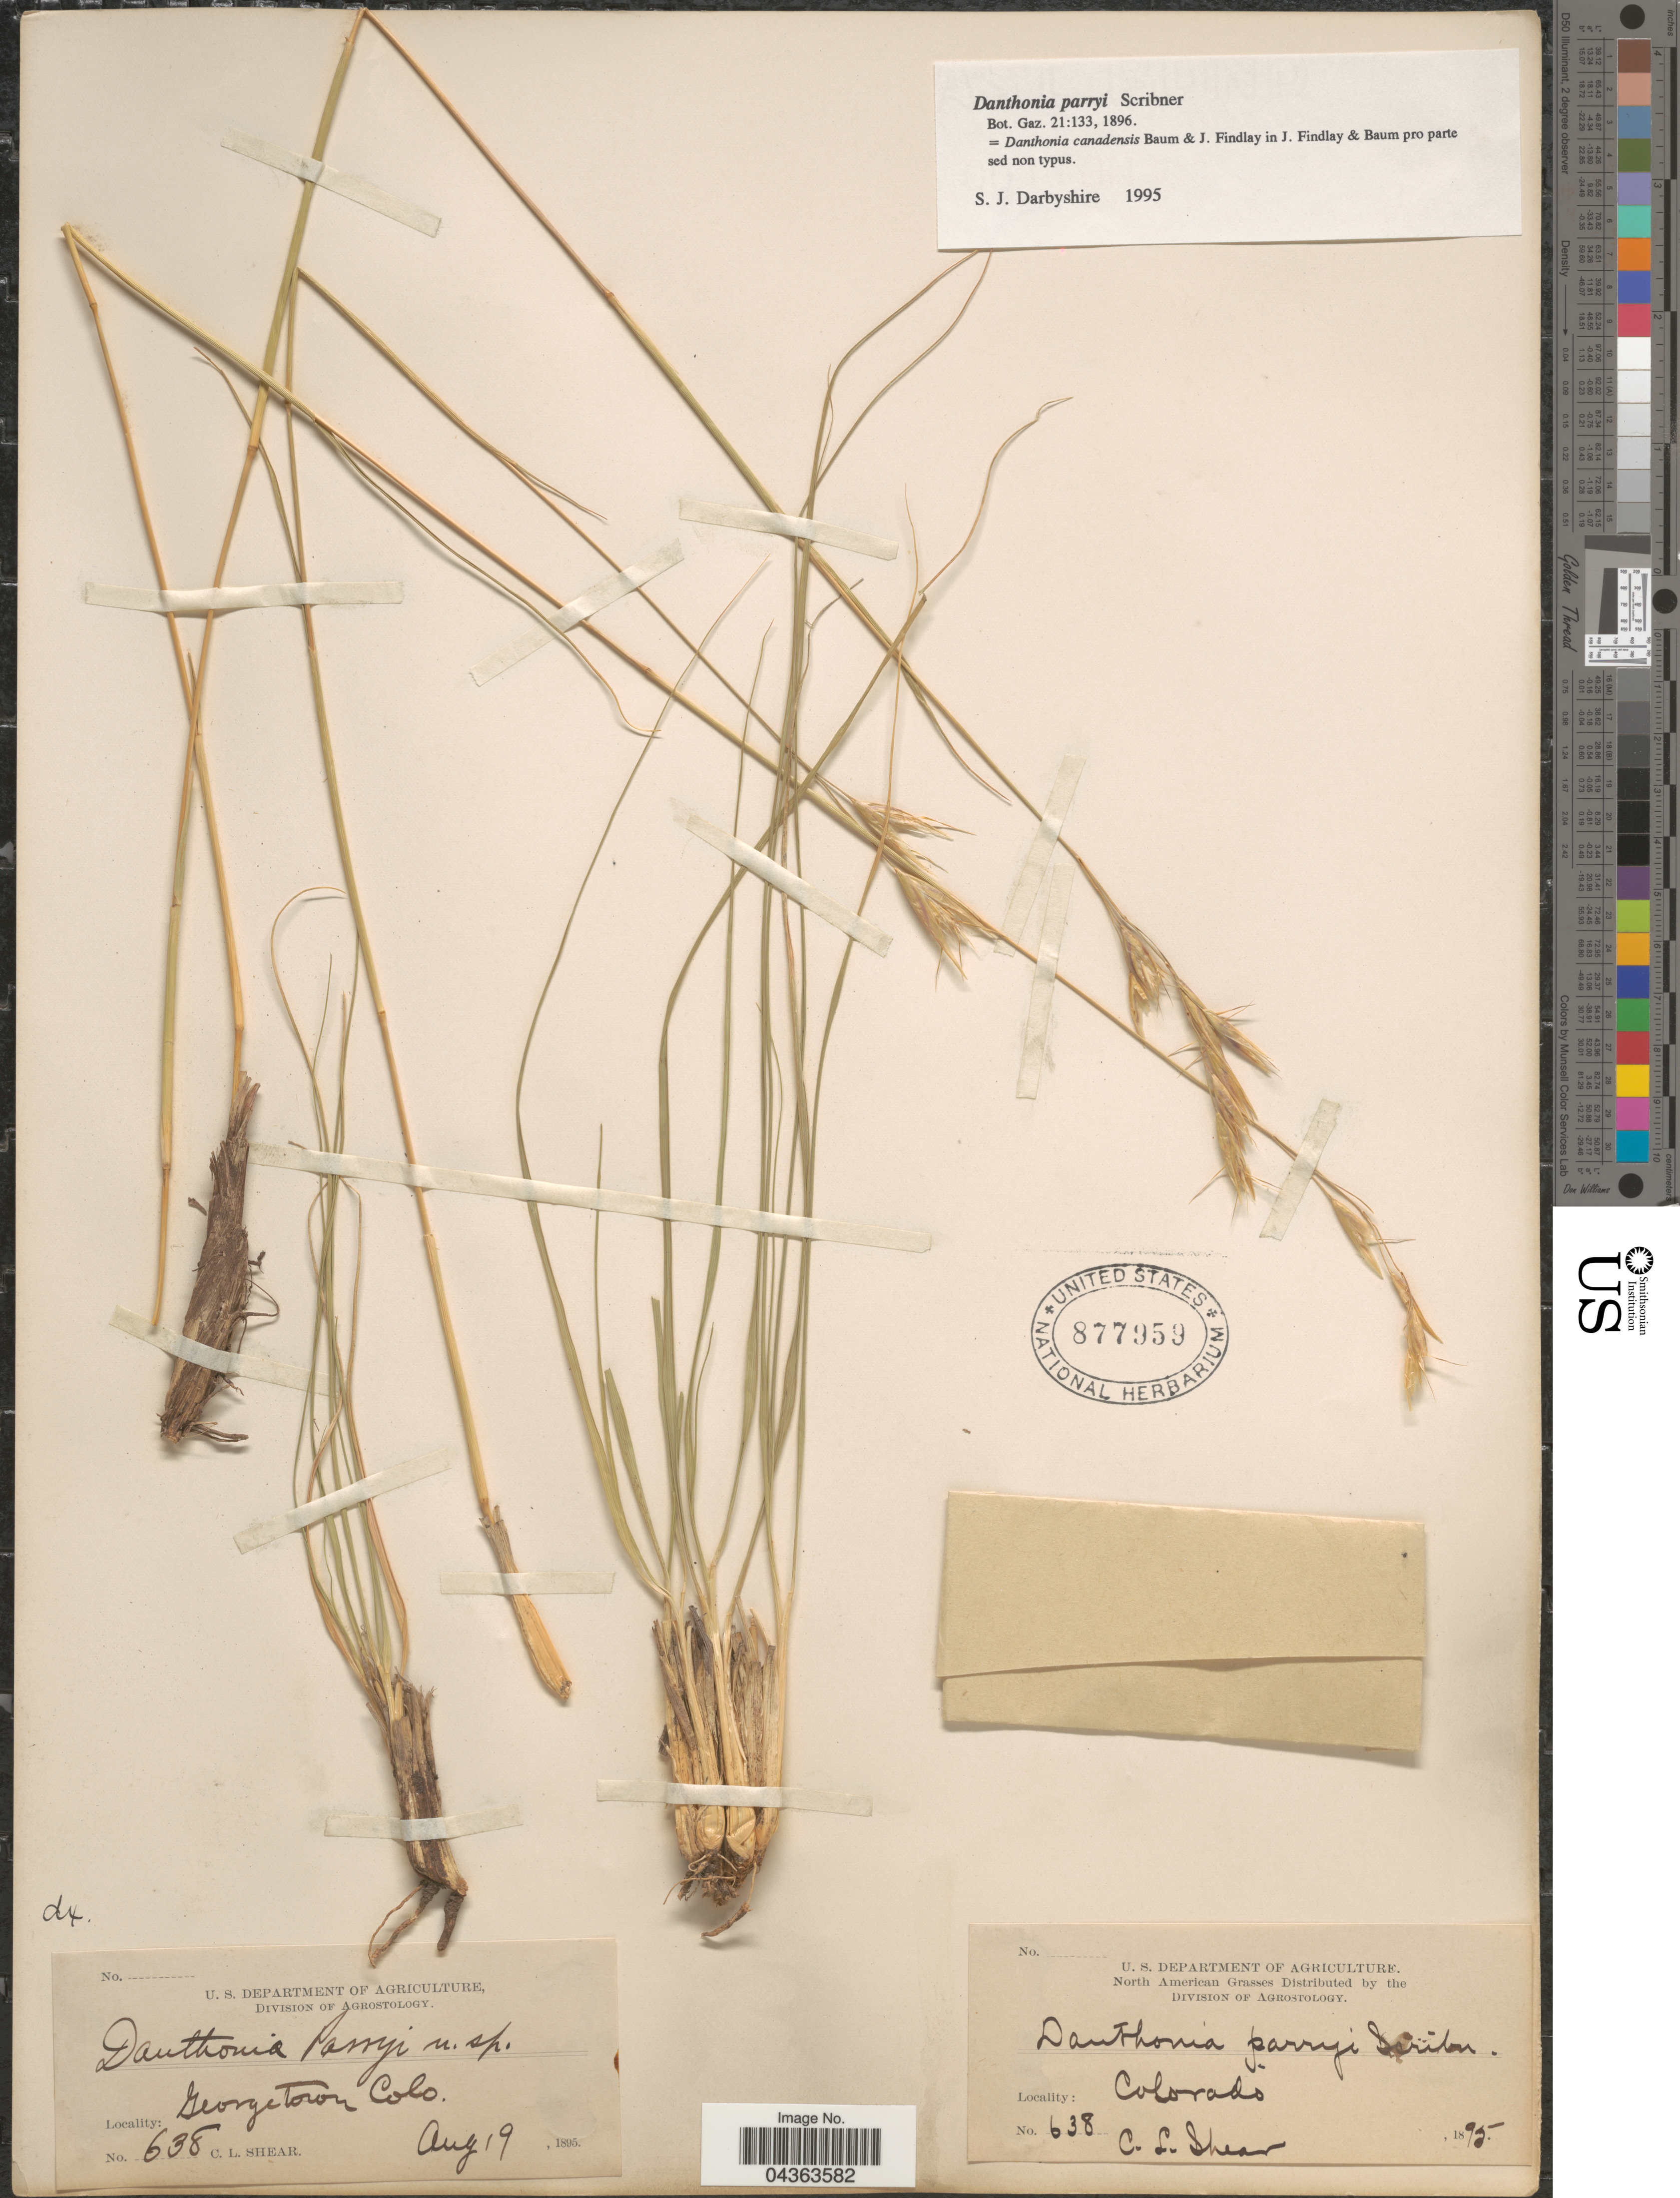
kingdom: Plantae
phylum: Tracheophyta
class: Liliopsida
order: Poales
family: Poaceae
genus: Danthonia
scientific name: Danthonia parryi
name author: Scribn.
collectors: C. L. Shear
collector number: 638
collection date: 1895-08-19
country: United States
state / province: Colorado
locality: Georgetown.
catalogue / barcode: US 877959